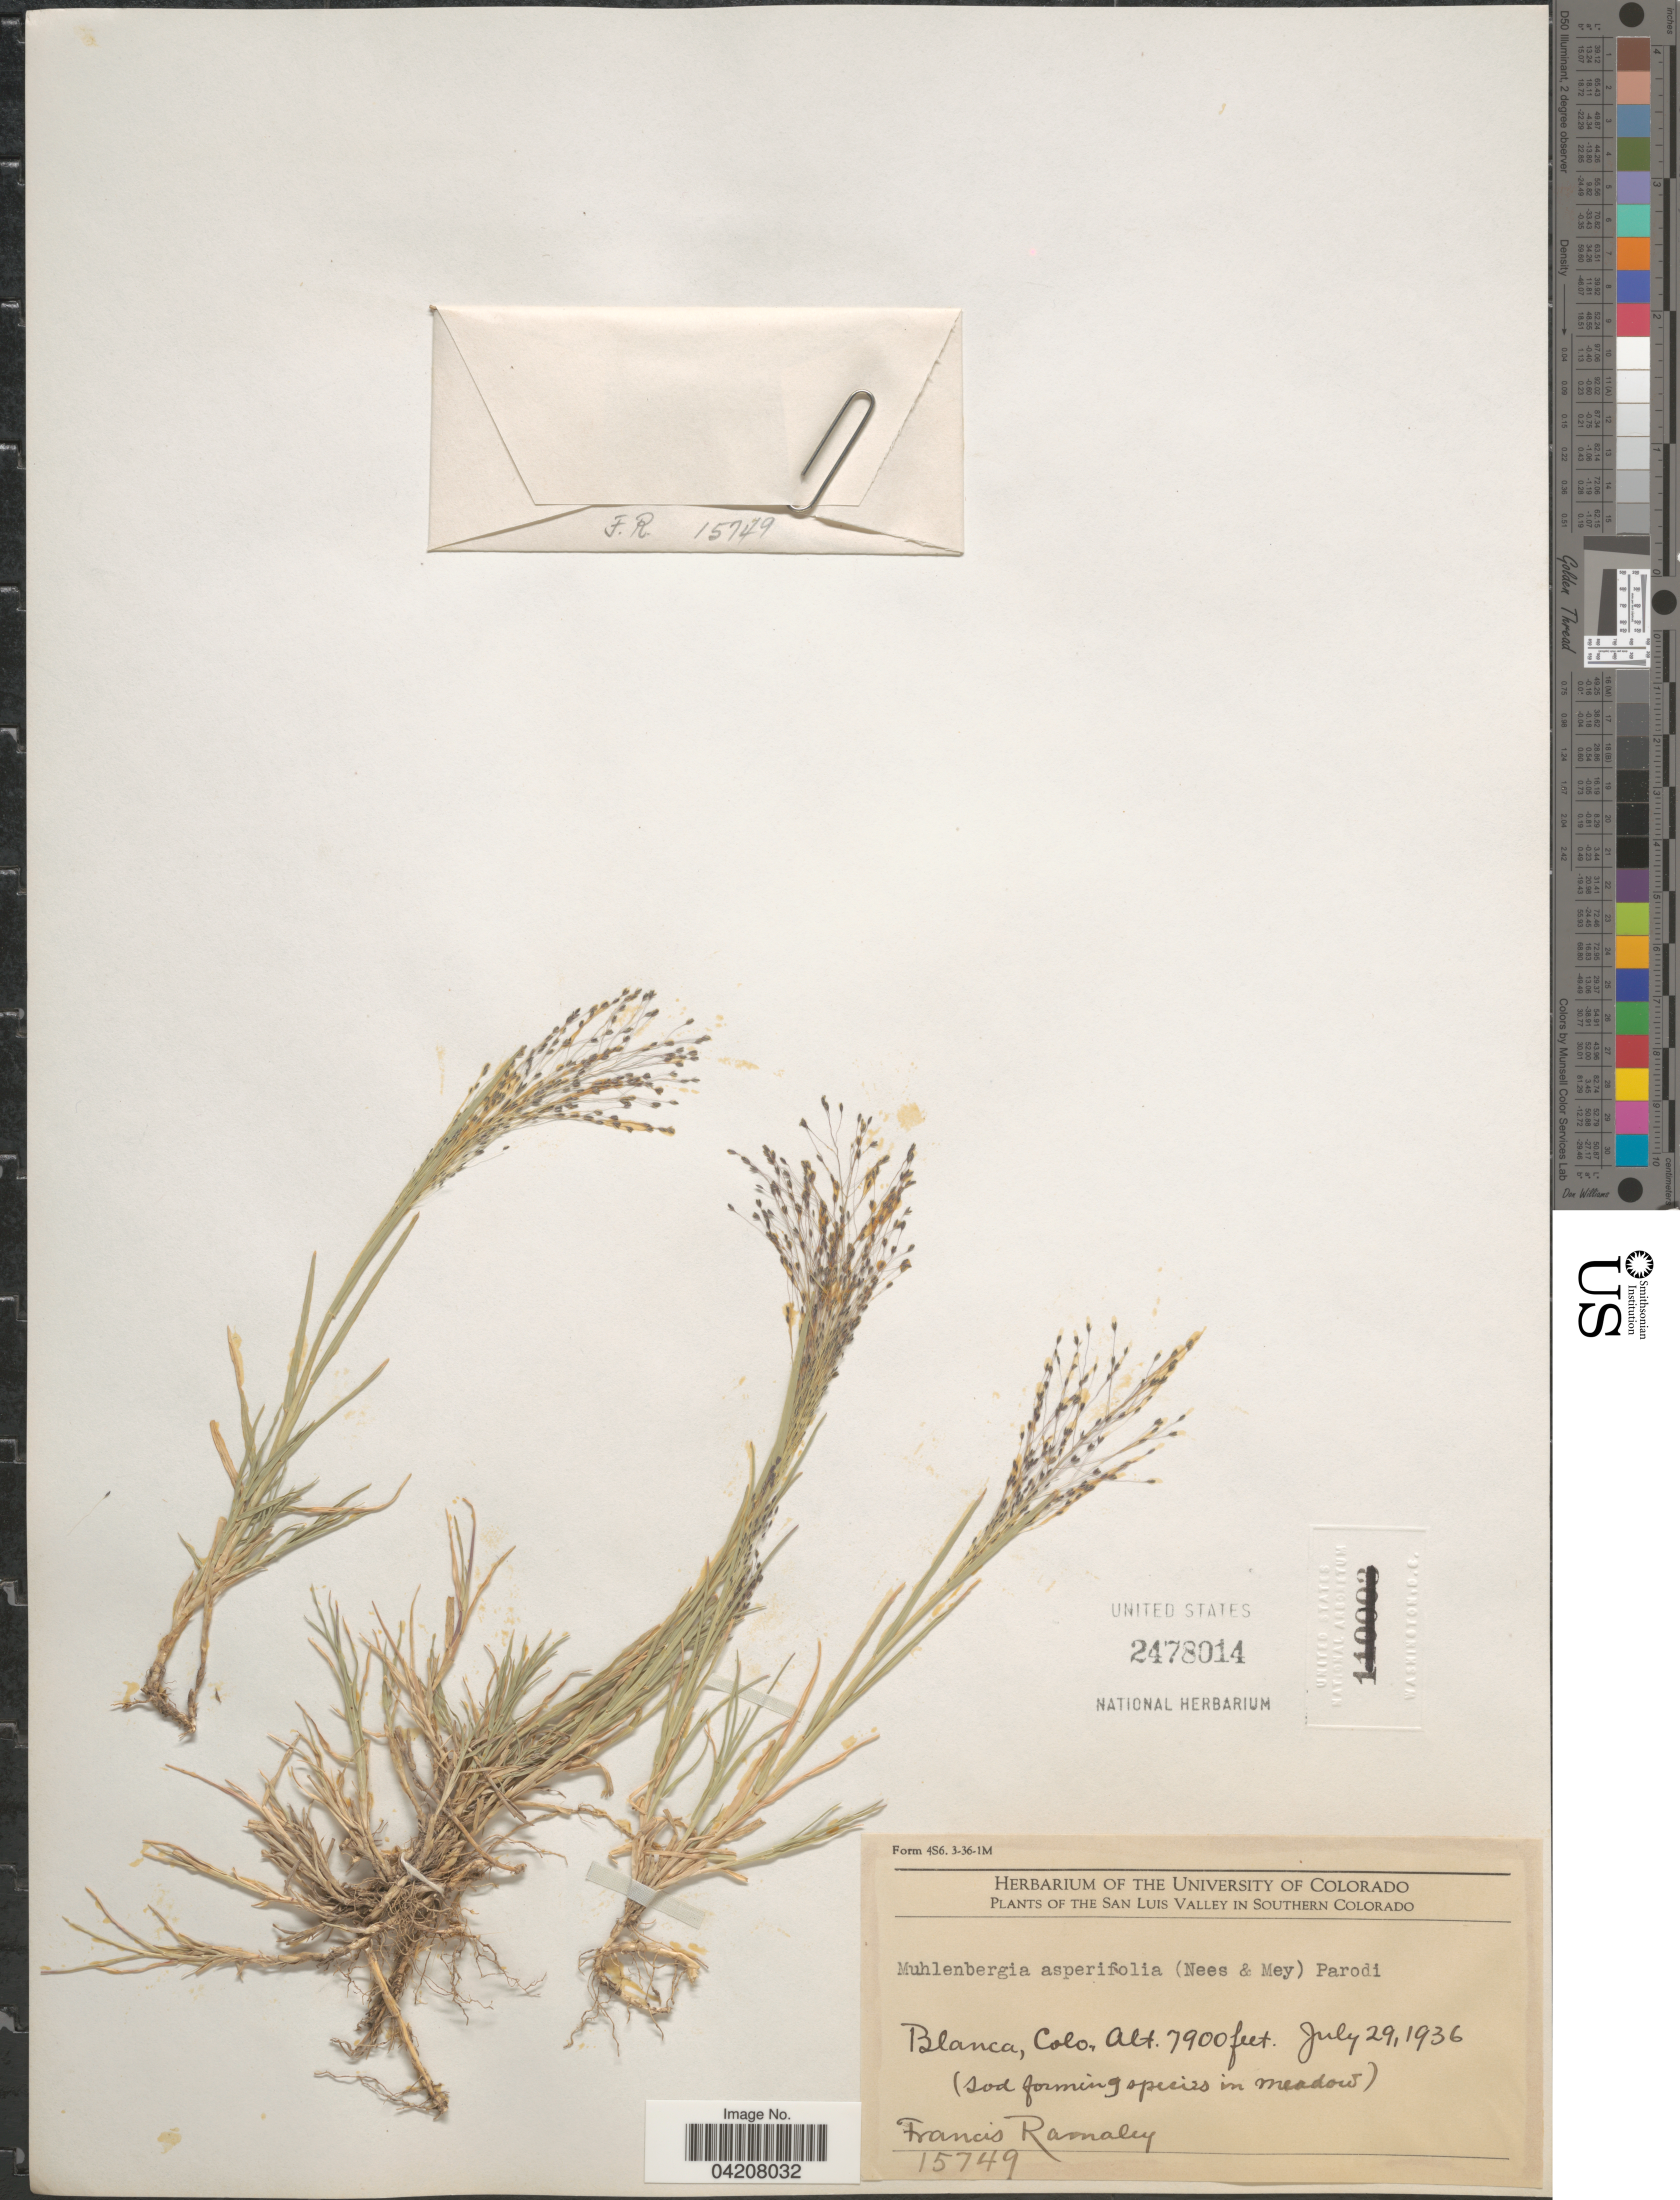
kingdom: Plantae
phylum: Tracheophyta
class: Liliopsida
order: Poales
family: Poaceae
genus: Muhlenbergia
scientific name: Muhlenbergia asperifolia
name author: (Nees & Meyen ex Trin.) Parodi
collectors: F. Ramaley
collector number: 15749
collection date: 1936-07-29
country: United States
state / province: Colorado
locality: The San Luis Valley in Southern Colorado. Blanca.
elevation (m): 2408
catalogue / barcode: US 2478014